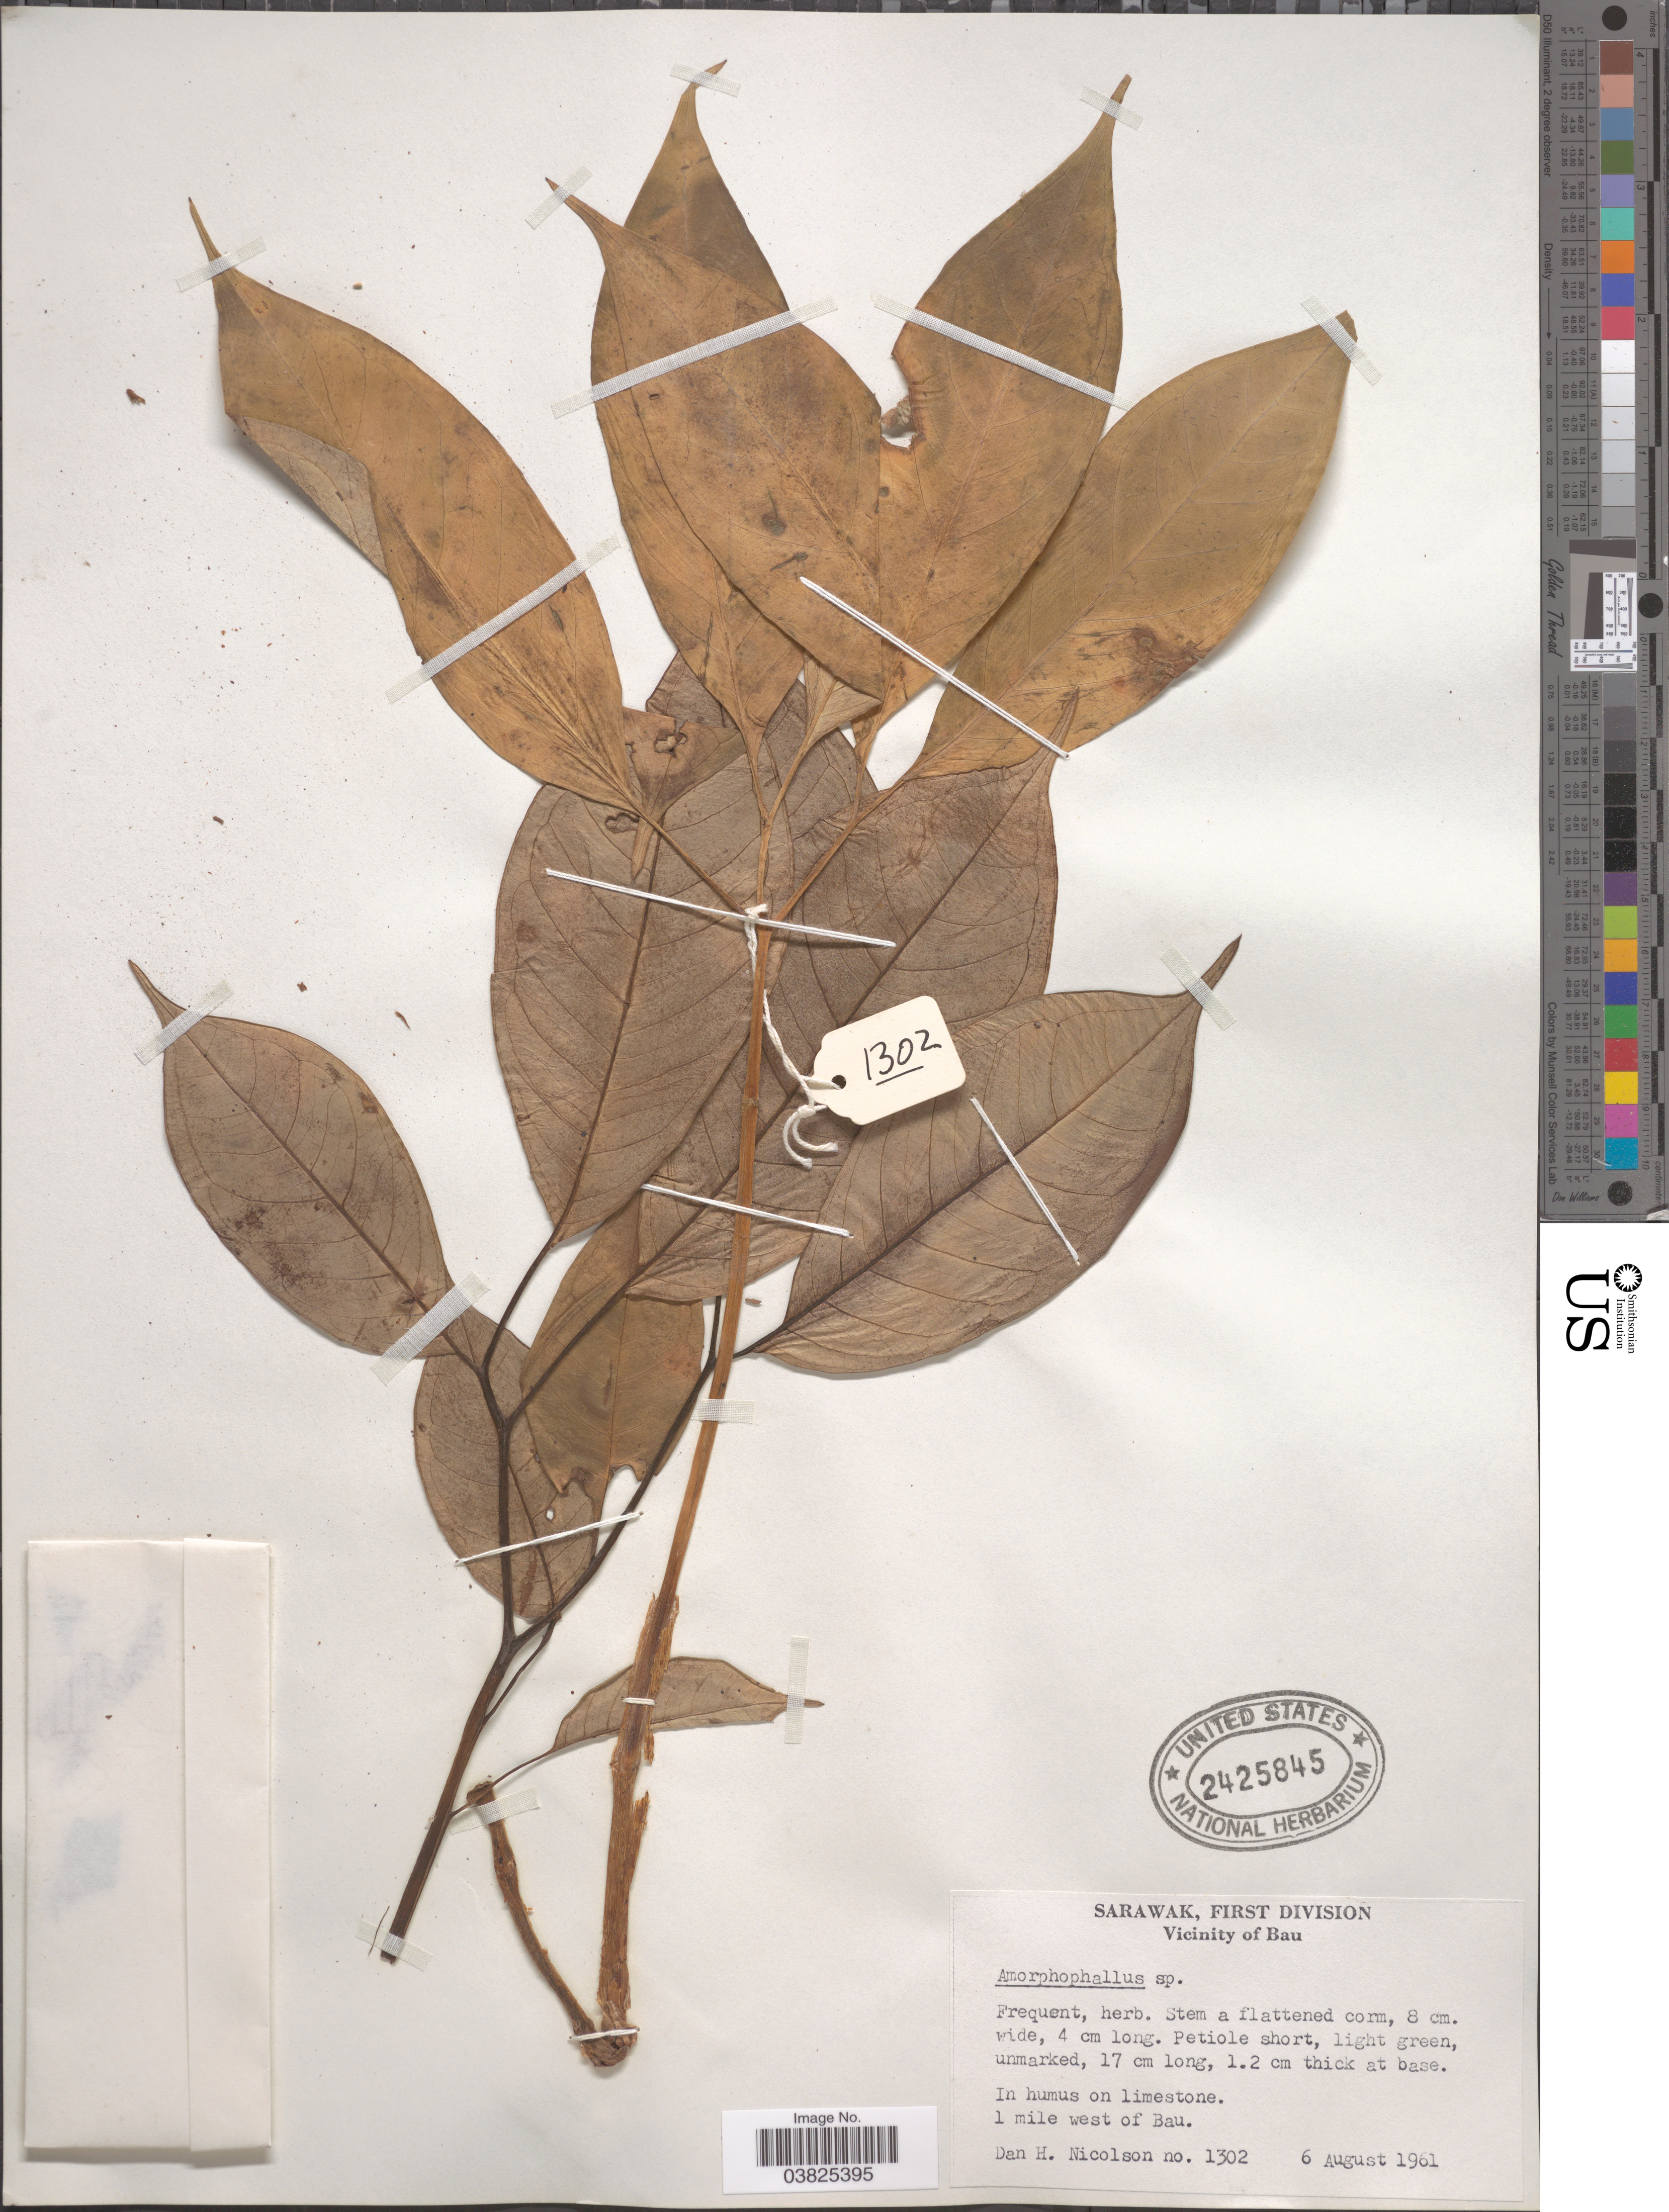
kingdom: Plantae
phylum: Tracheophyta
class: Liliopsida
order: Alismatales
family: Araceae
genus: Amorphophallus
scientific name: Amorphophallus sp.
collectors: D. H. Nicolson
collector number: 1302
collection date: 1961-08-06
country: Malaysia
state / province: Sarawak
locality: First Division. Vicinity of Bau. 1 mile west of Bau.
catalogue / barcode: US 2425845